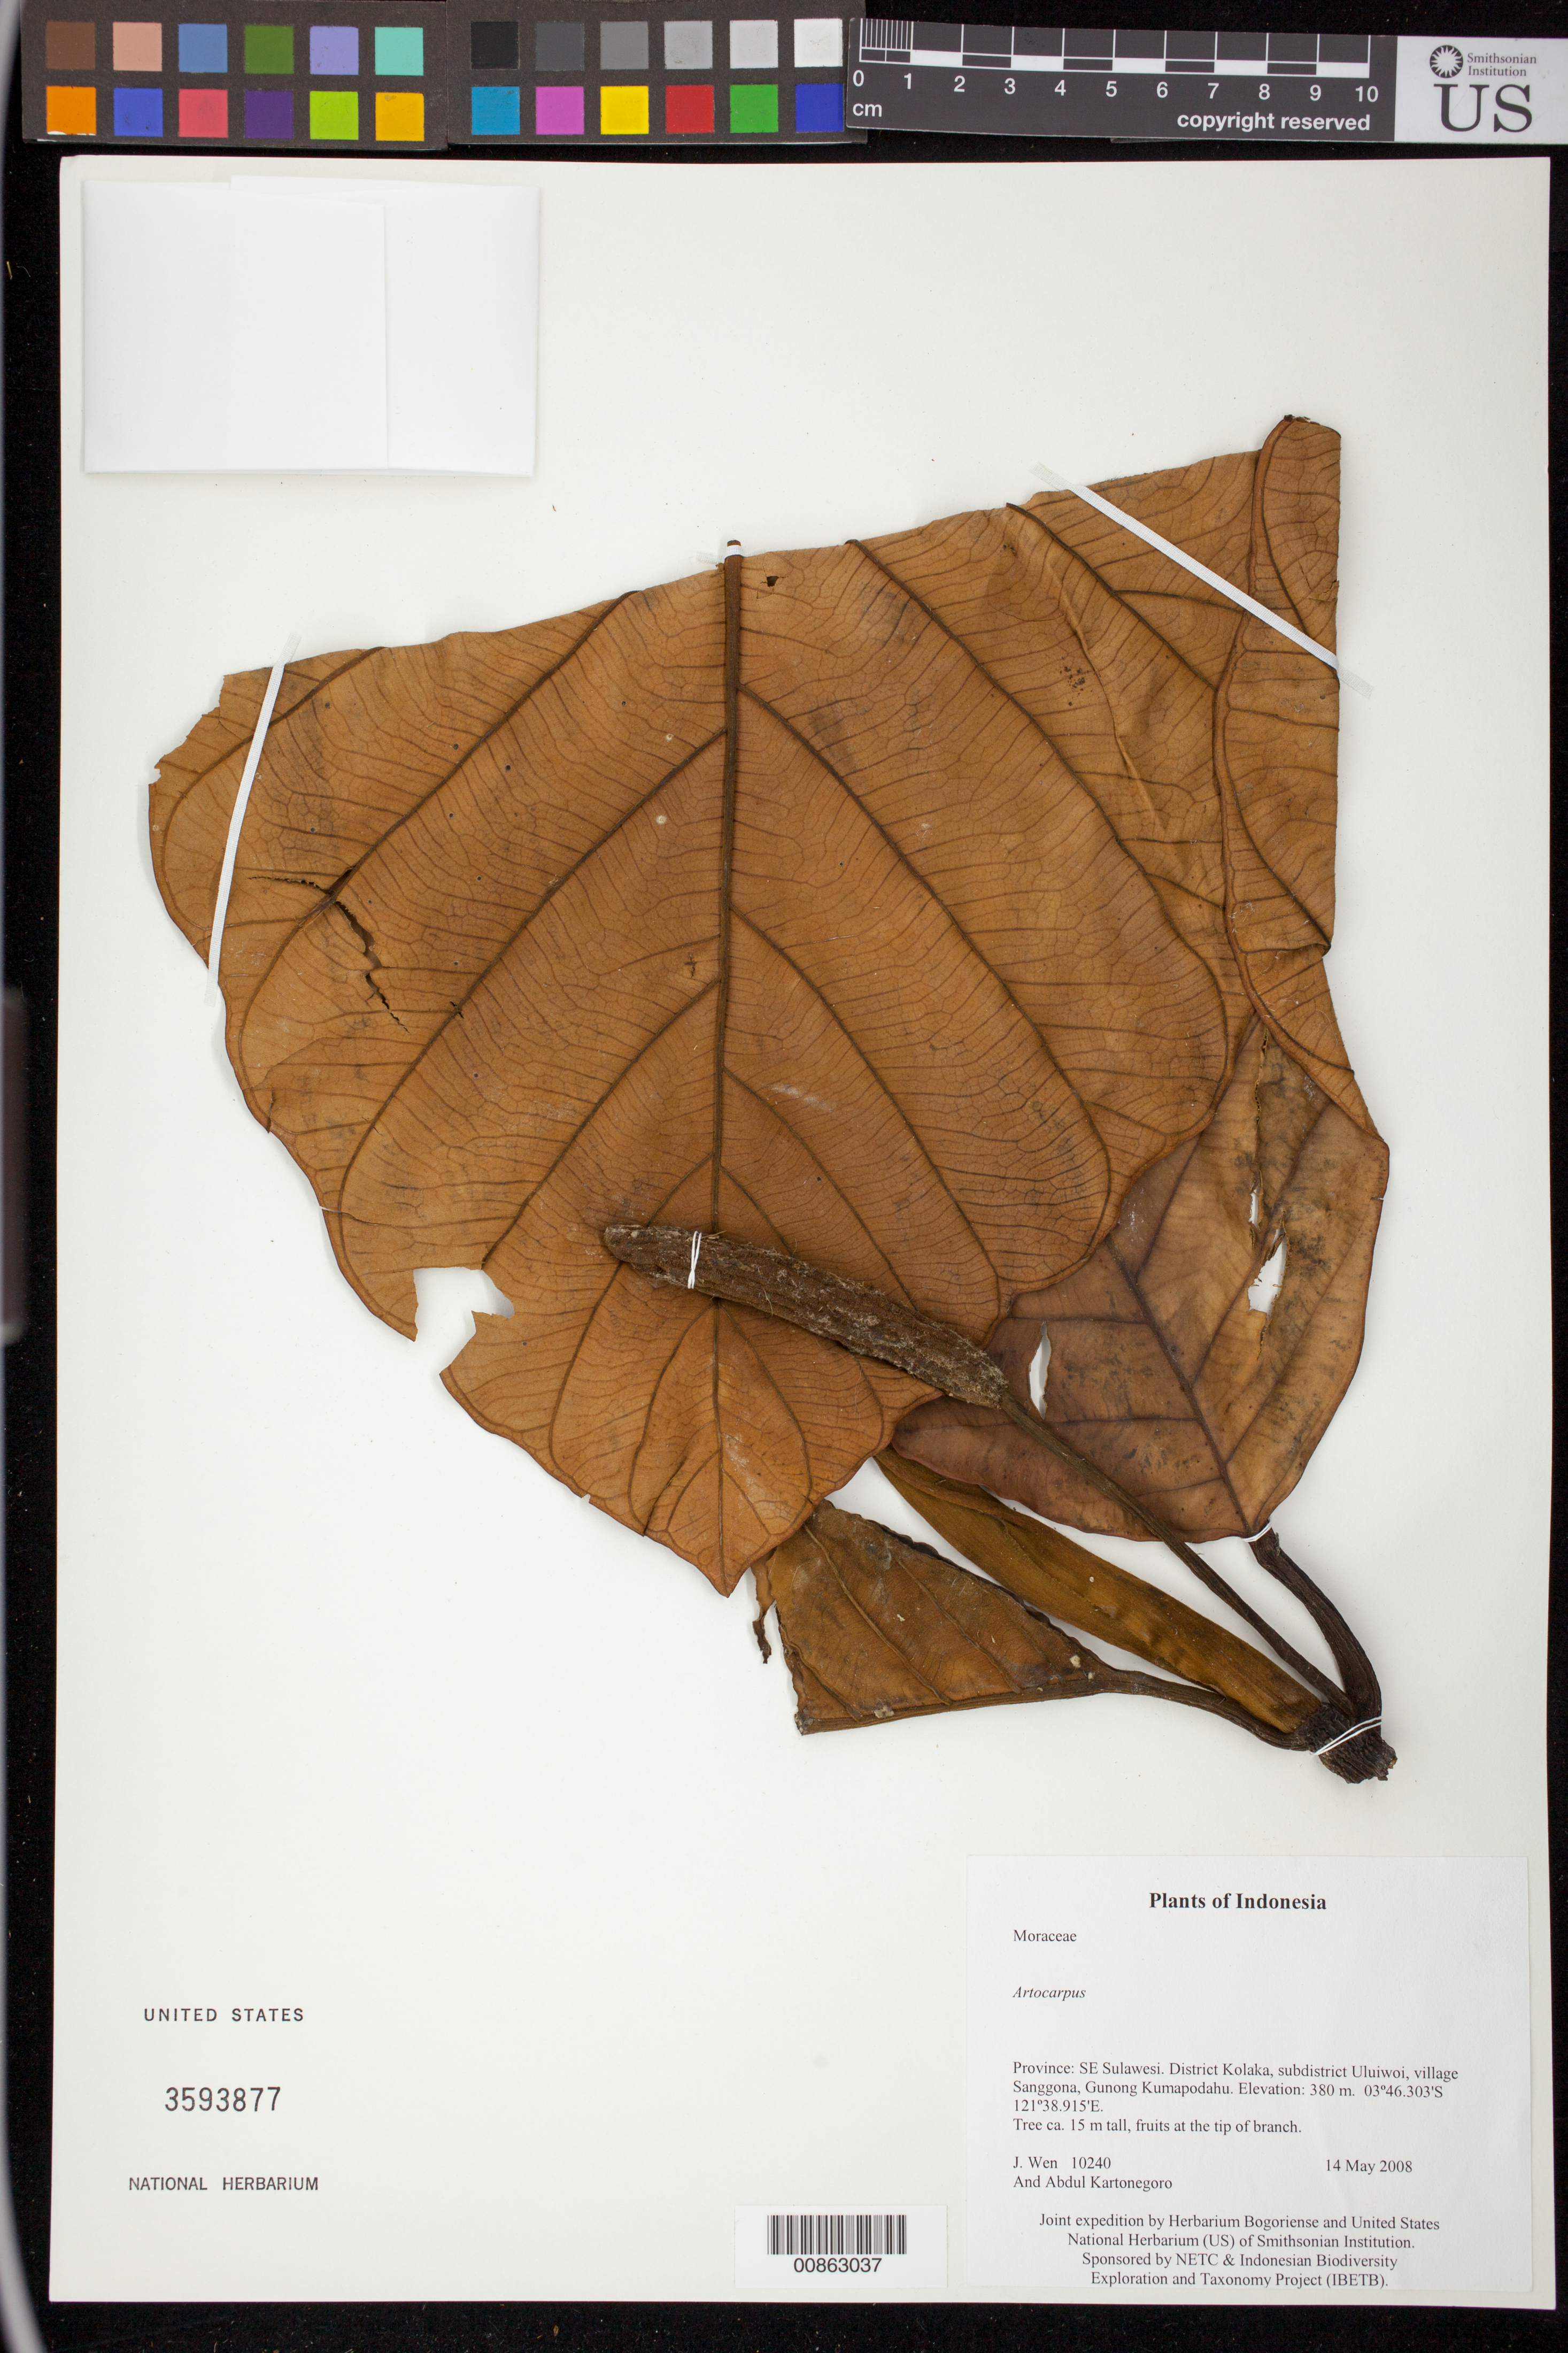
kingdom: Plantae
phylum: Tracheophyta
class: Magnoliopsida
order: Rosales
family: Moraceae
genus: Artocarpus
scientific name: Artocarpus sp.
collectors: J. Wen & A. Kartonegoro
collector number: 10240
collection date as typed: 14 May 2008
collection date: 2008-05-14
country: Indonesia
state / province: Sulawesi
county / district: Sulawesi Tenggara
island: Sulawesi [Celebes]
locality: District Kolaka, subdistrict Uluiwoi, village Sanggona, Gunong Kumapodahu.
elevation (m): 380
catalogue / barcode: US 3593877